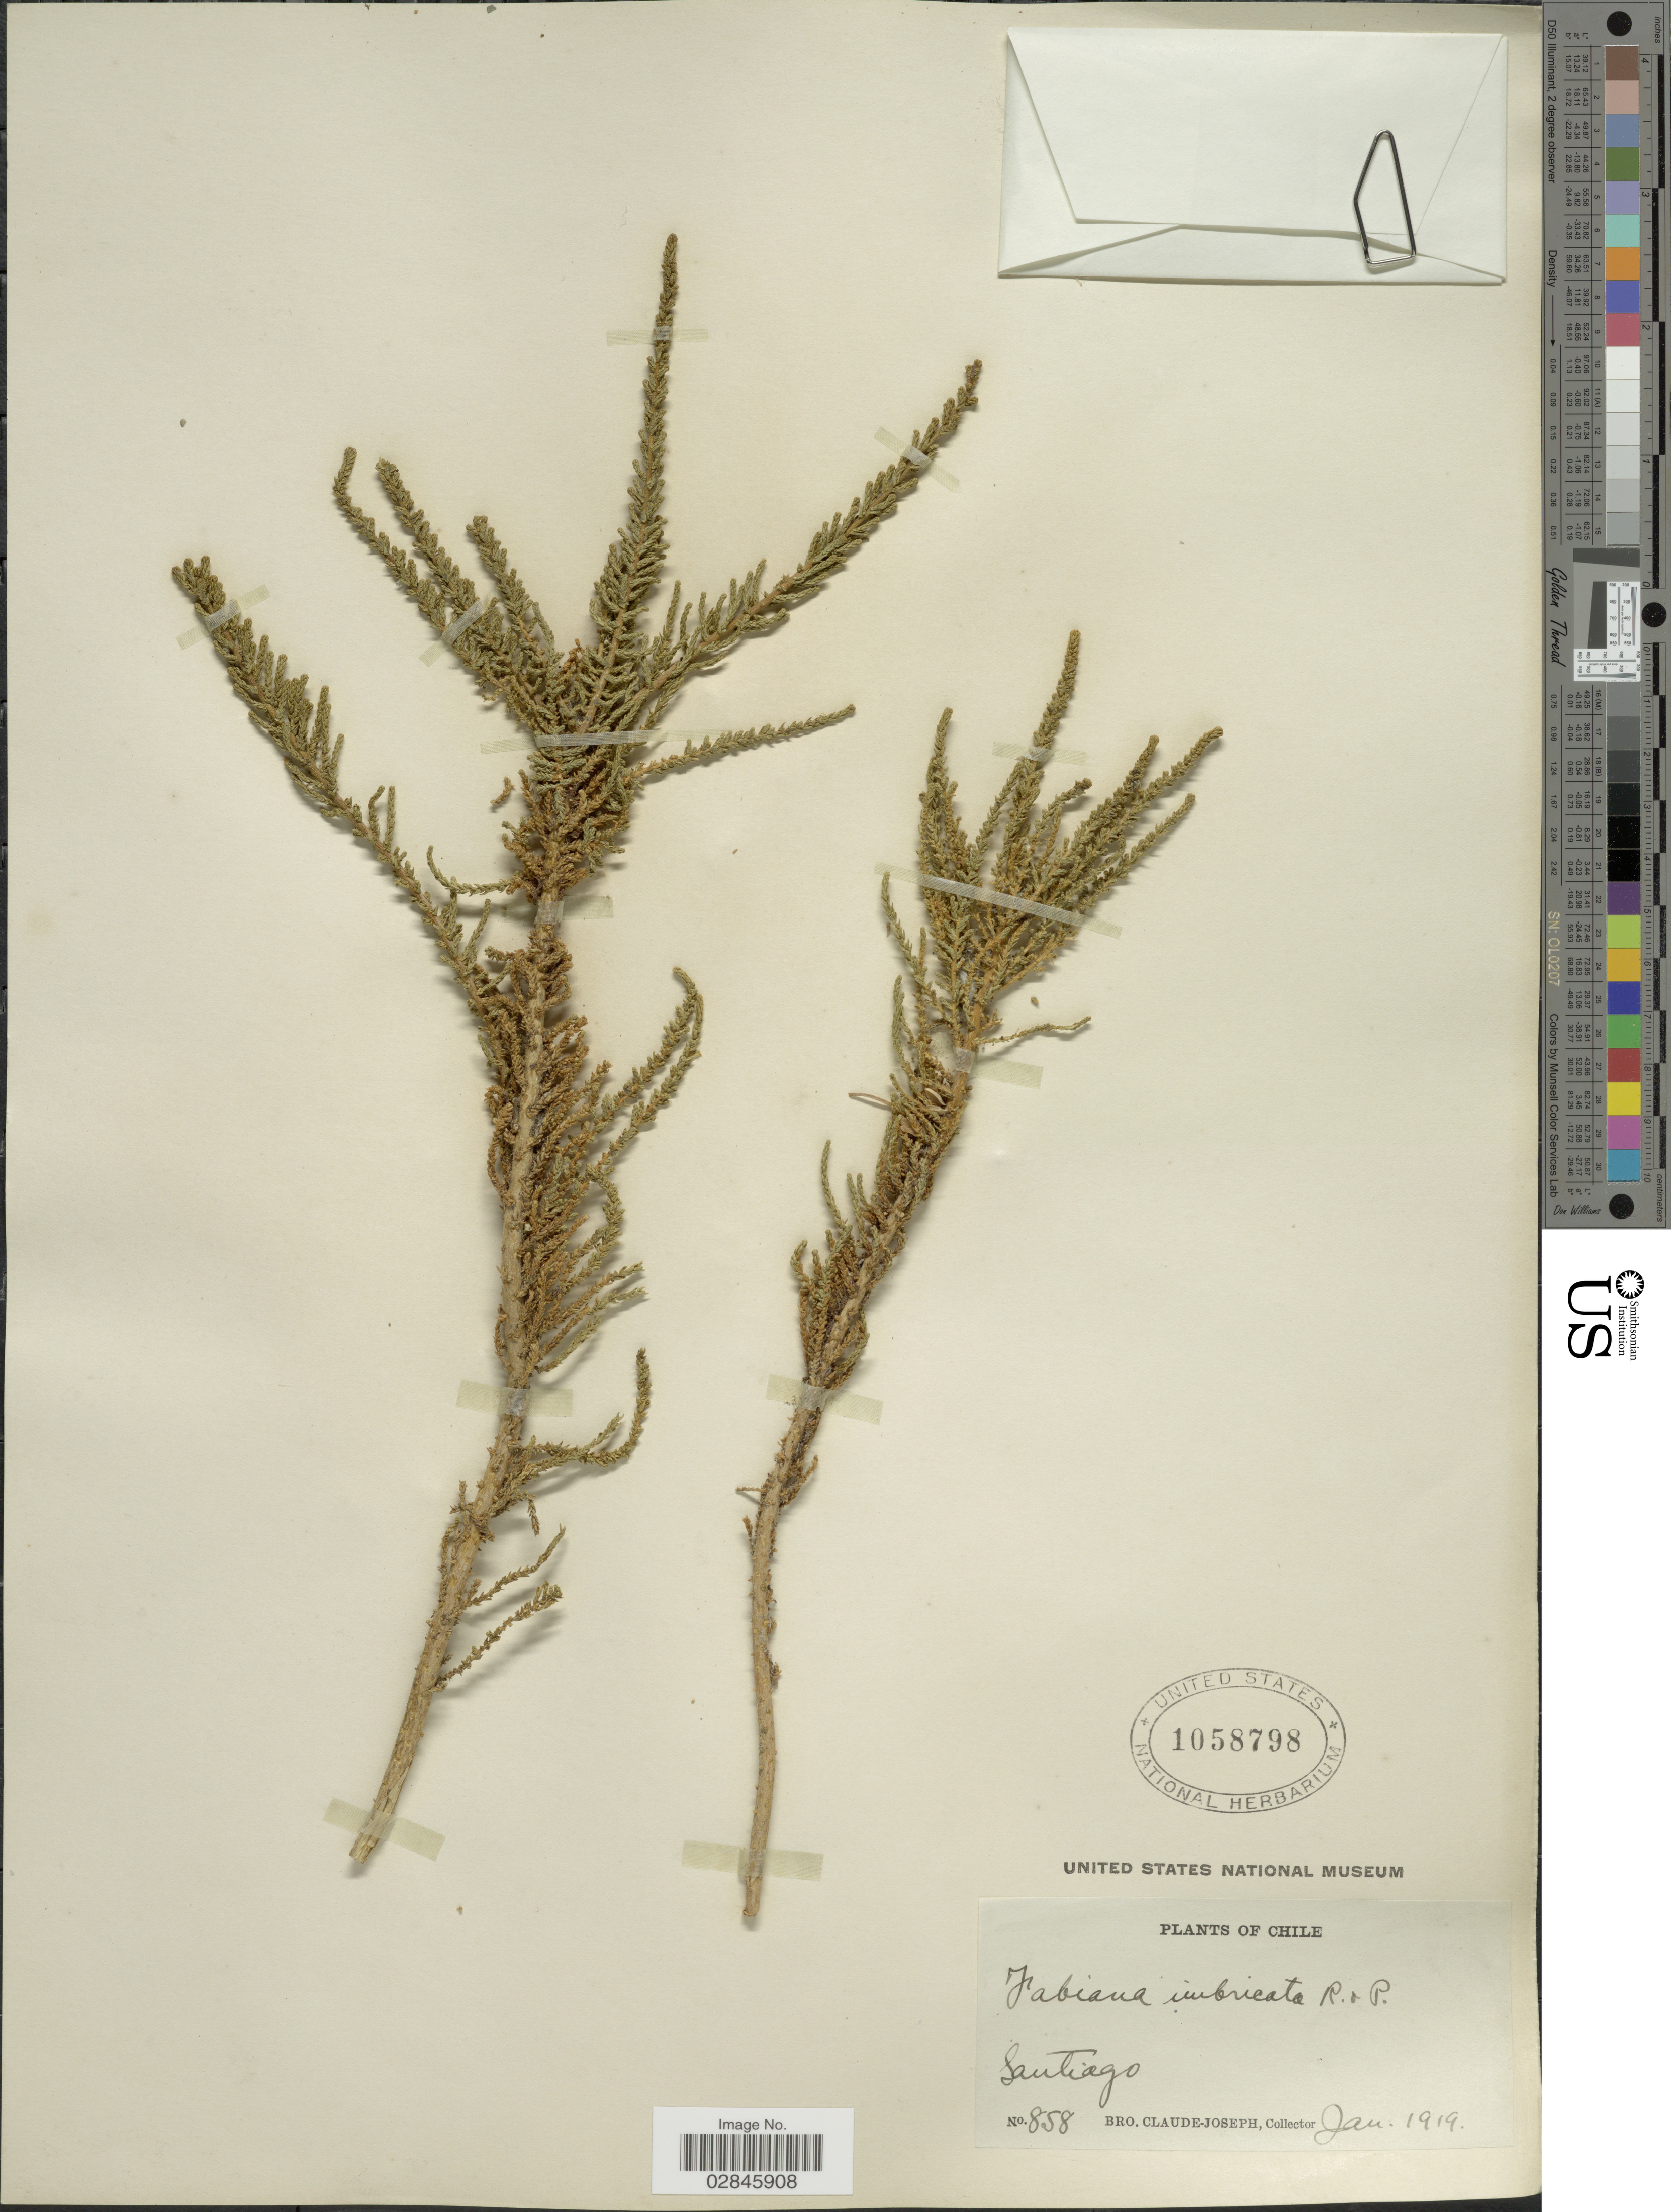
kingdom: Plantae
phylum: Tracheophyta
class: Magnoliopsida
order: Solanales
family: Solanaceae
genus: Fabiana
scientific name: Fabiana imbricata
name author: Ruiz & Pav.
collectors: Bro. Claude-Joseph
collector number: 858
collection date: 1919-01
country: Chile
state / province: Región Metropolitana (RM)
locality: Santiago.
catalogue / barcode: US 1058798